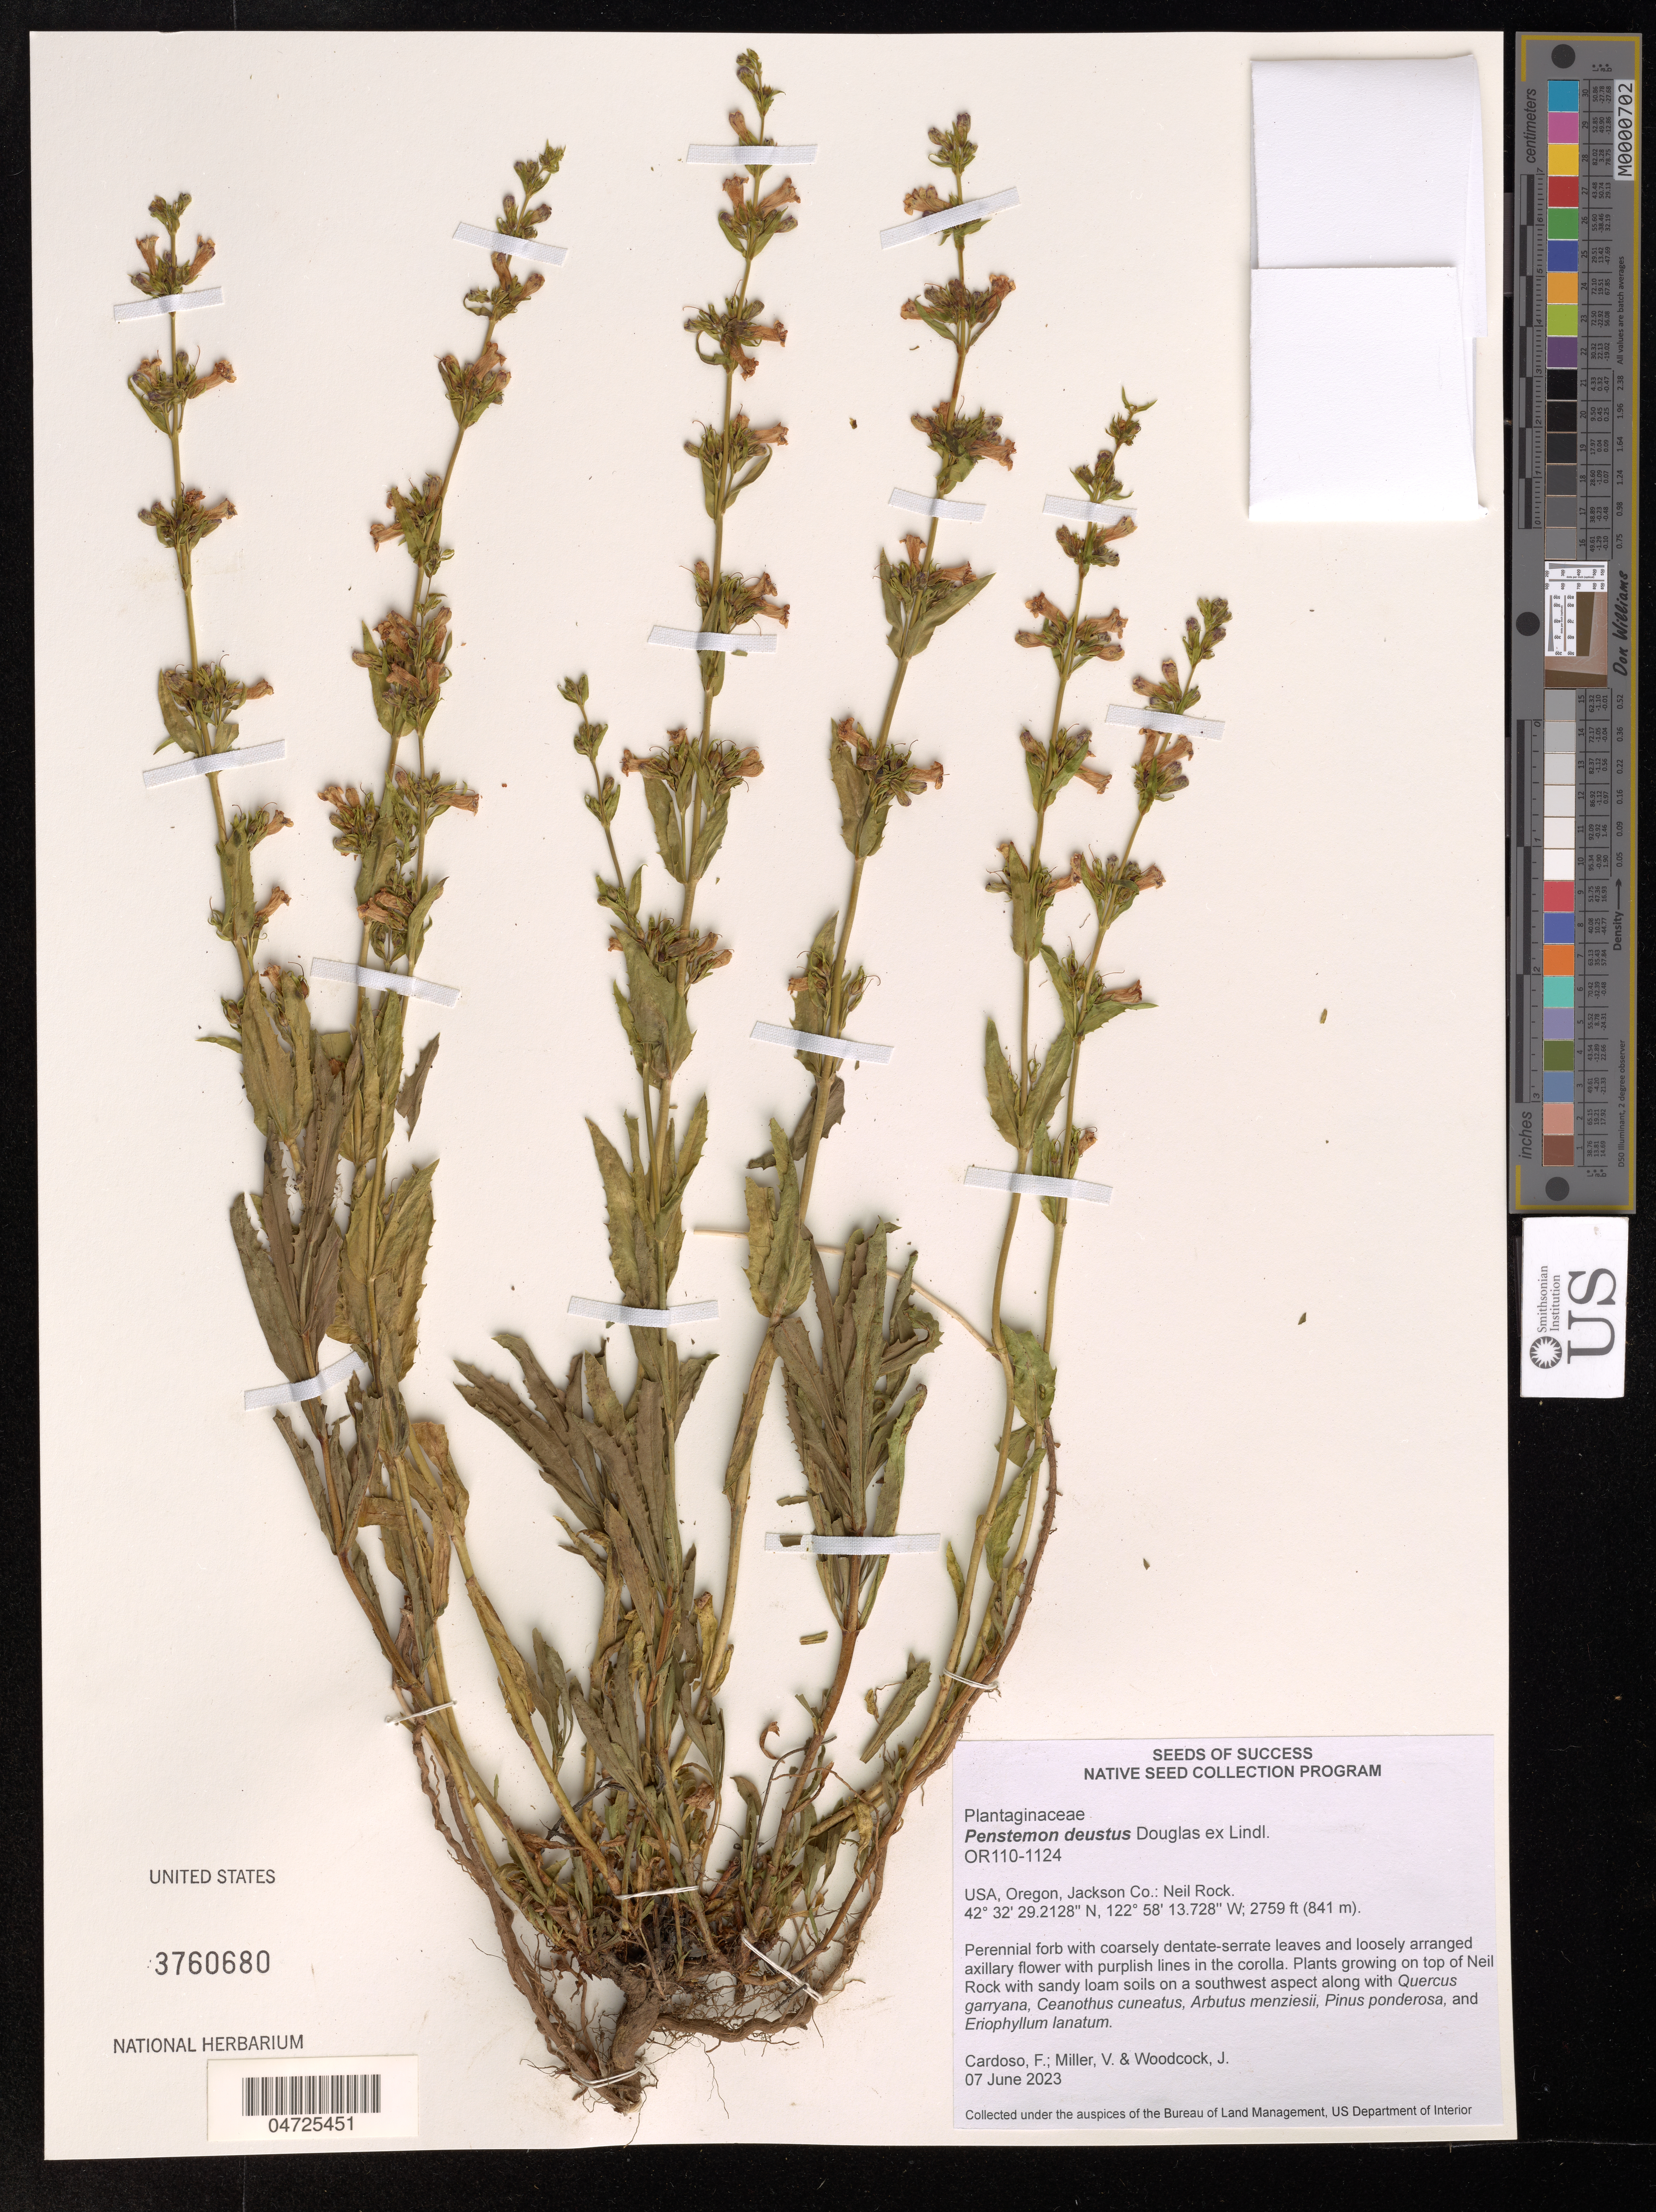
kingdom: Plantae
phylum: Tracheophyta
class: Magnoliopsida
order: Lamiales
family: Plantaginaceae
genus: Penstemon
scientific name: Penstemon deustus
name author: Douglas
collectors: F. Cardoso, V. Miller & Woodcock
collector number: OR110-1124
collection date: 2023-06-07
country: United States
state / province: Oregon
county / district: Jackson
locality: Jackson Co.: Neil Rock.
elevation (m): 841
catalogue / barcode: US 3760680